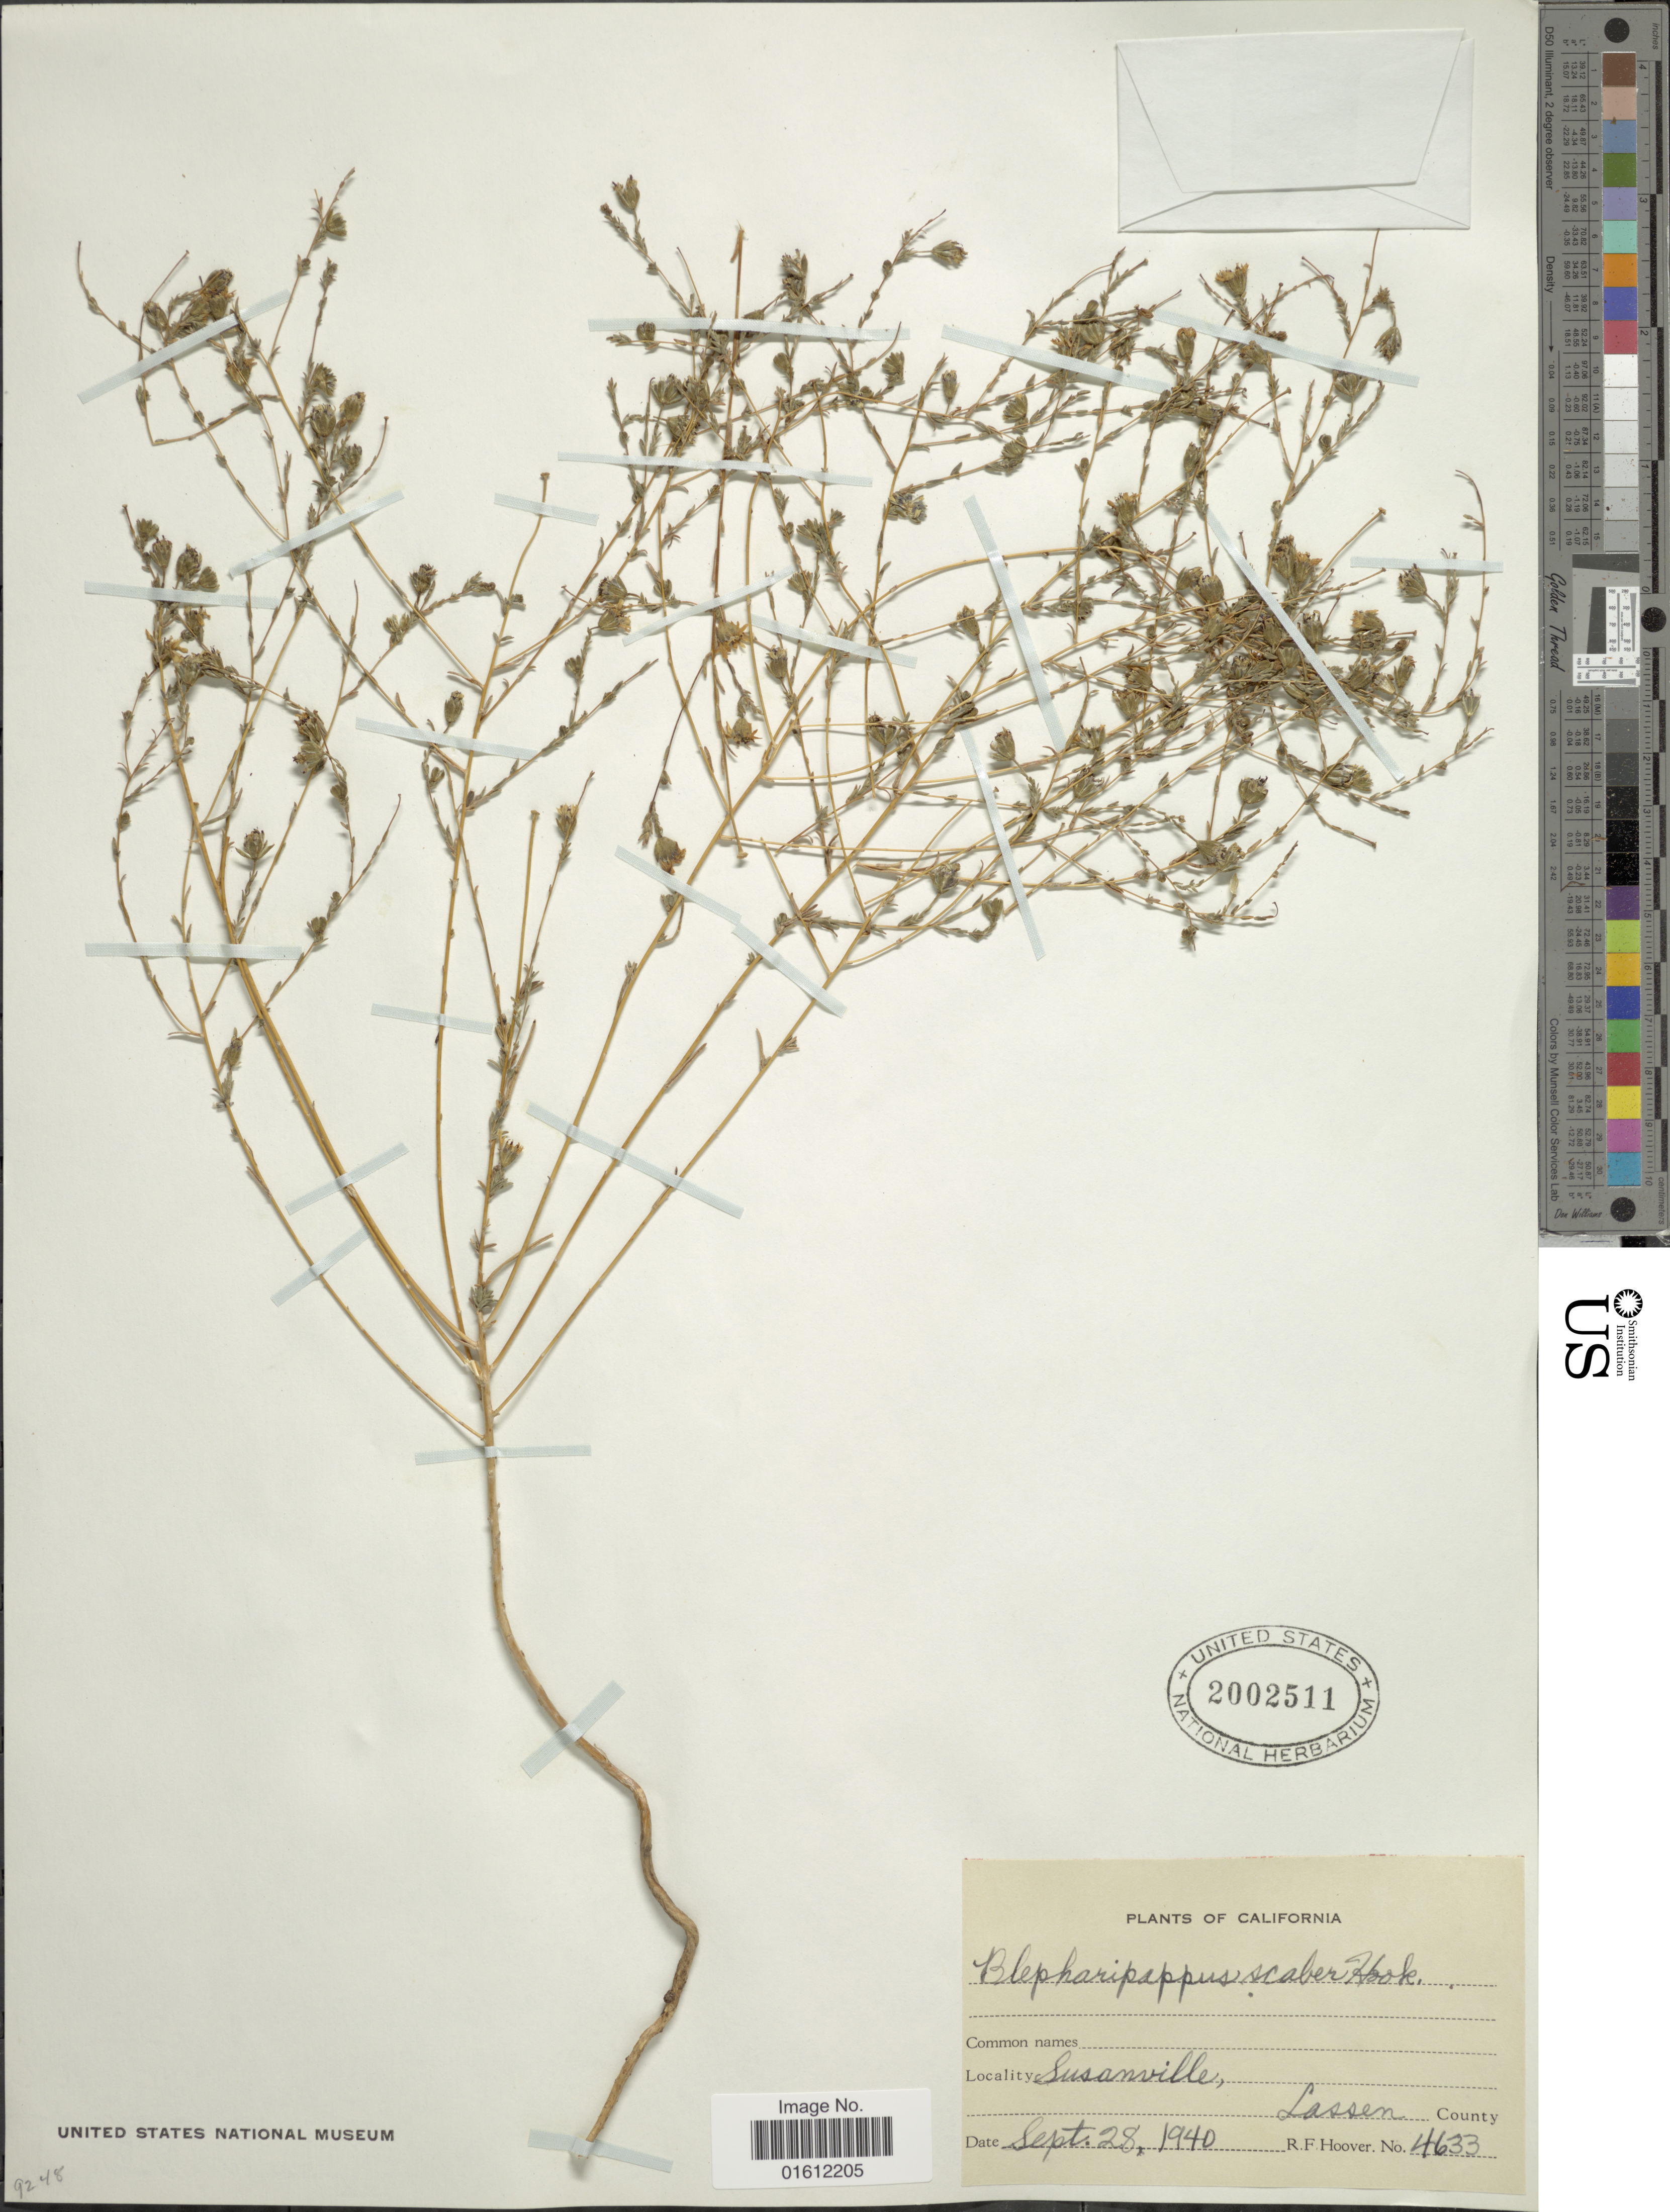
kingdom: Plantae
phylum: Tracheophyta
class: Magnoliopsida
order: Asterales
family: Asteraceae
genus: Blepharipappus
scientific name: Blepharipappus scaber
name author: Hook.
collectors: R. F. Hoover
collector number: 4633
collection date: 1940-09-28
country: United States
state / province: California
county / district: Lassen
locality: Susanville, lassen County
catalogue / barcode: US 2002511